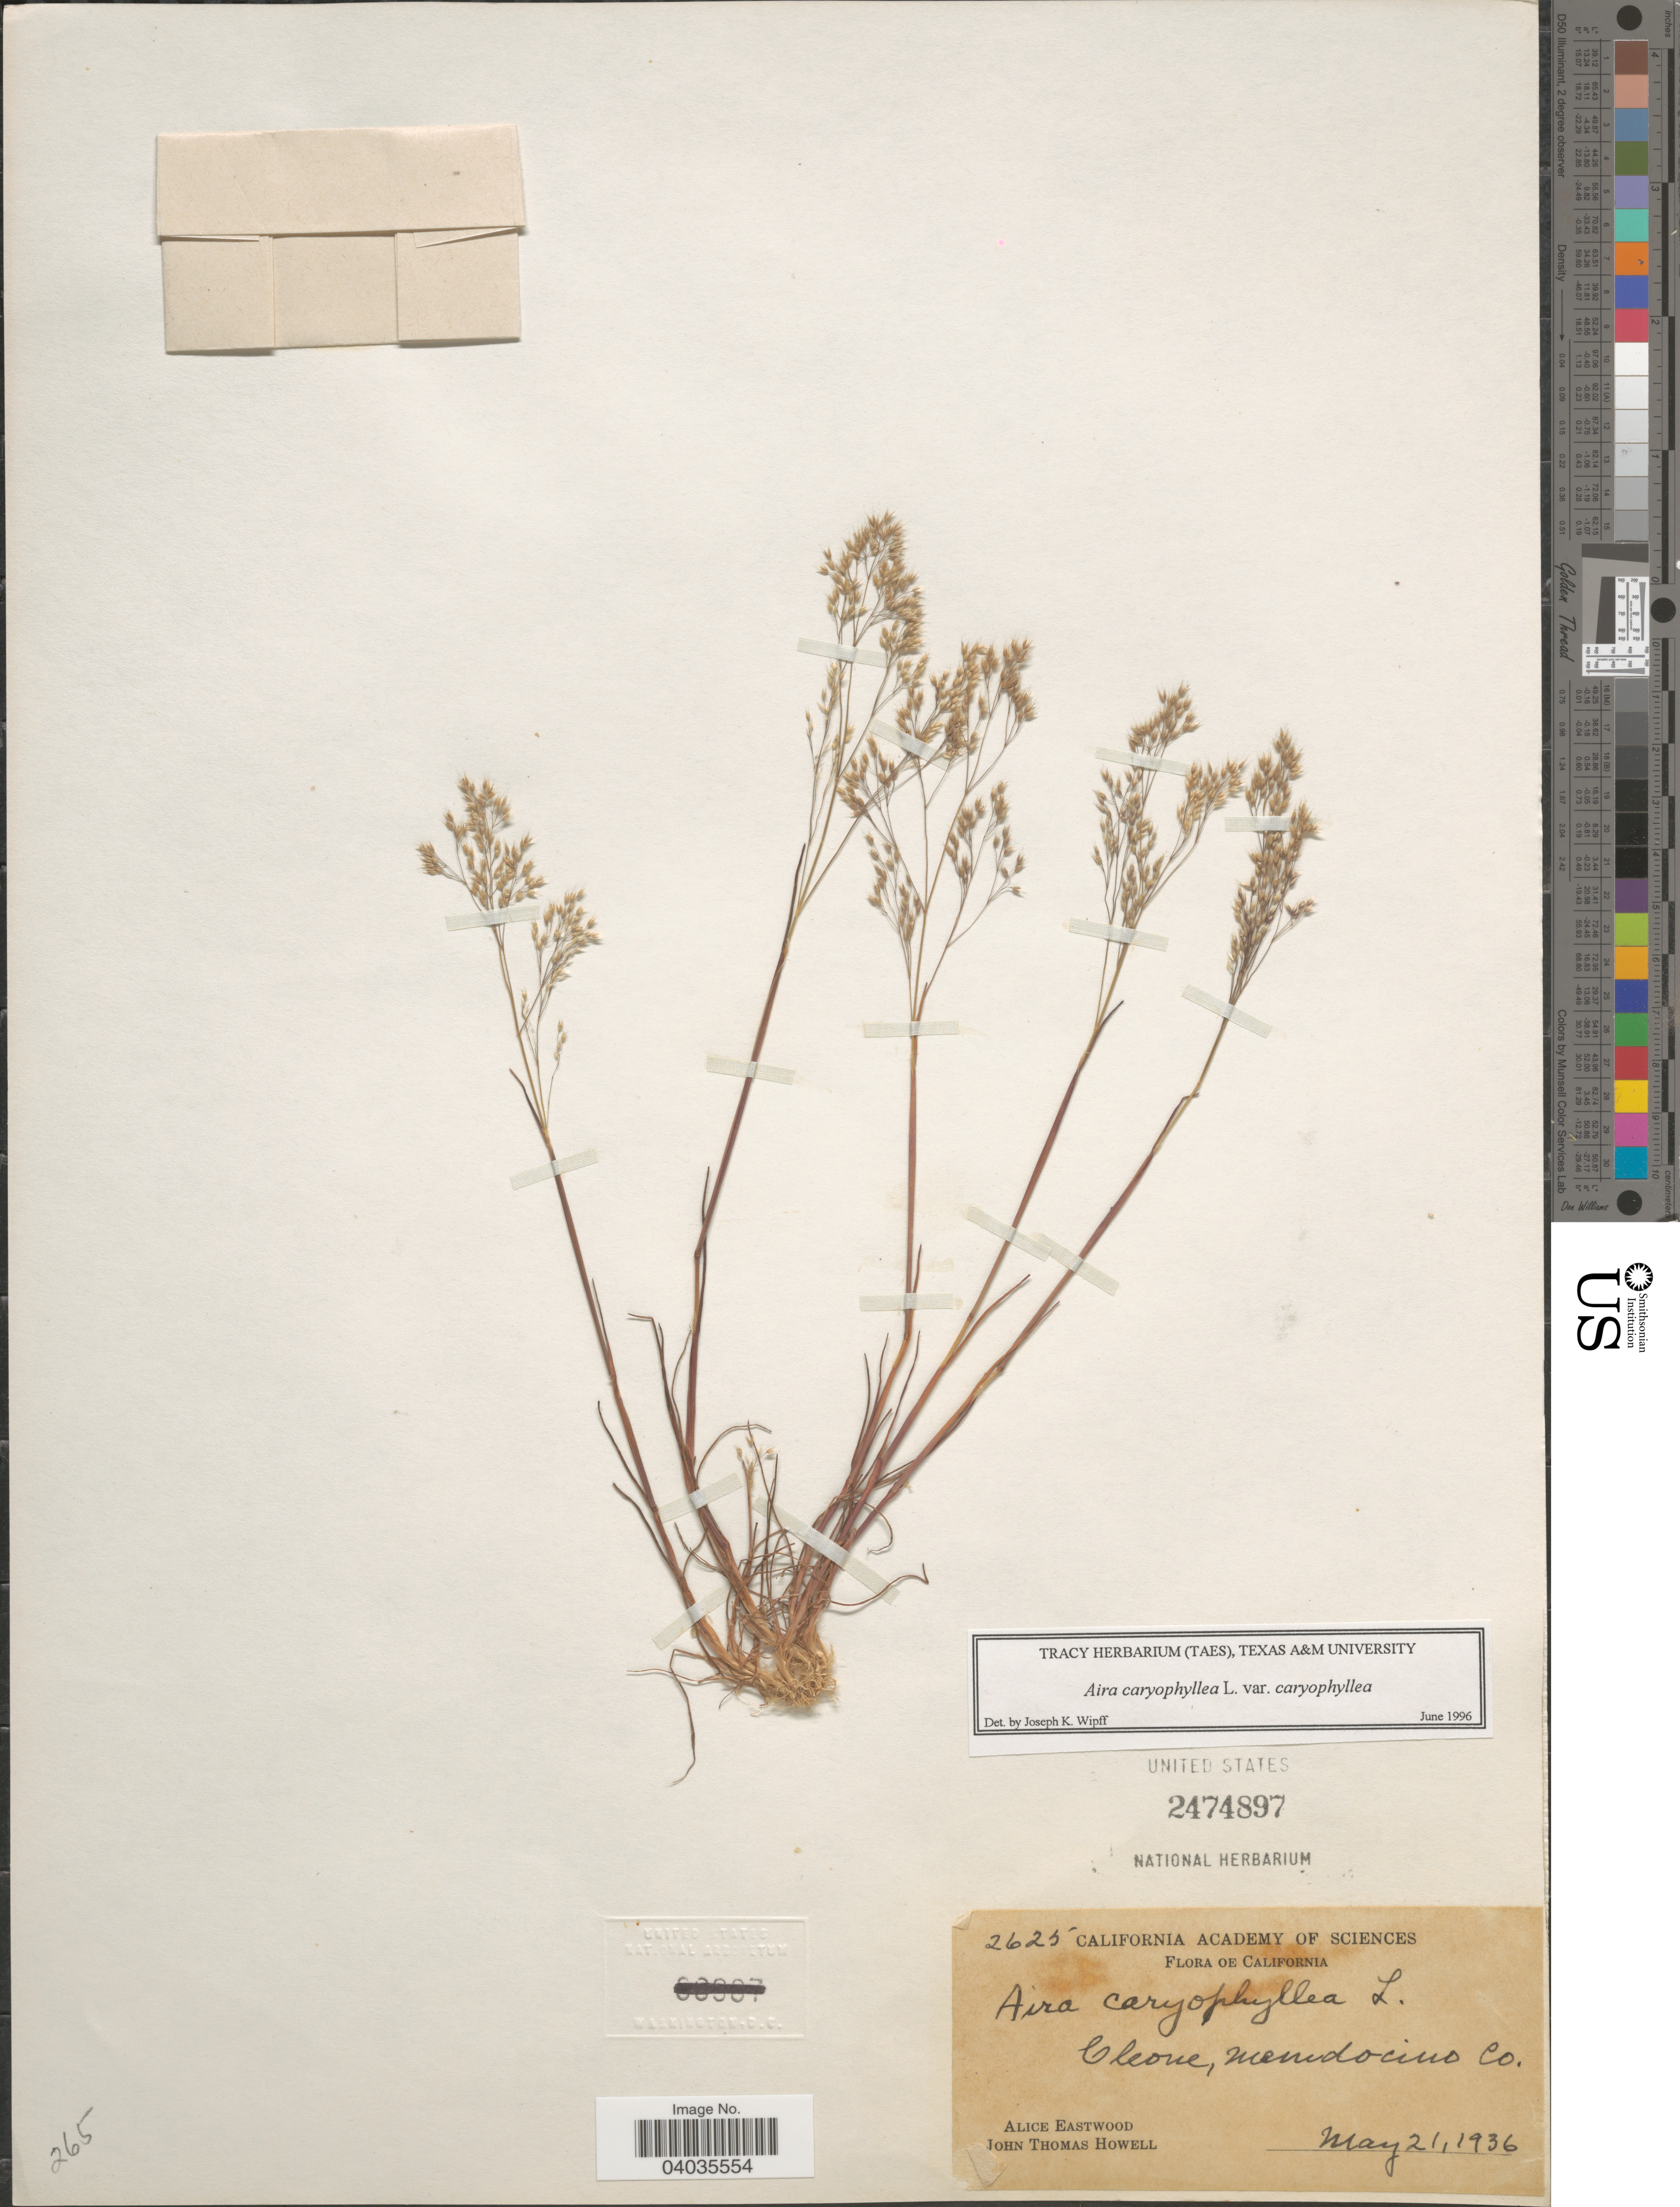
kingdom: Plantae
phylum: Tracheophyta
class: Liliopsida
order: Poales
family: Poaceae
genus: Aira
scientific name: Aira caryophyllea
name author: L.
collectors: A. Eastwood & J. T. Howell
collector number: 2625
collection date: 1936-05-21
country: United States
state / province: California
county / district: Mendocino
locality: Cleone, mendocino Co.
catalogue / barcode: US 2474897